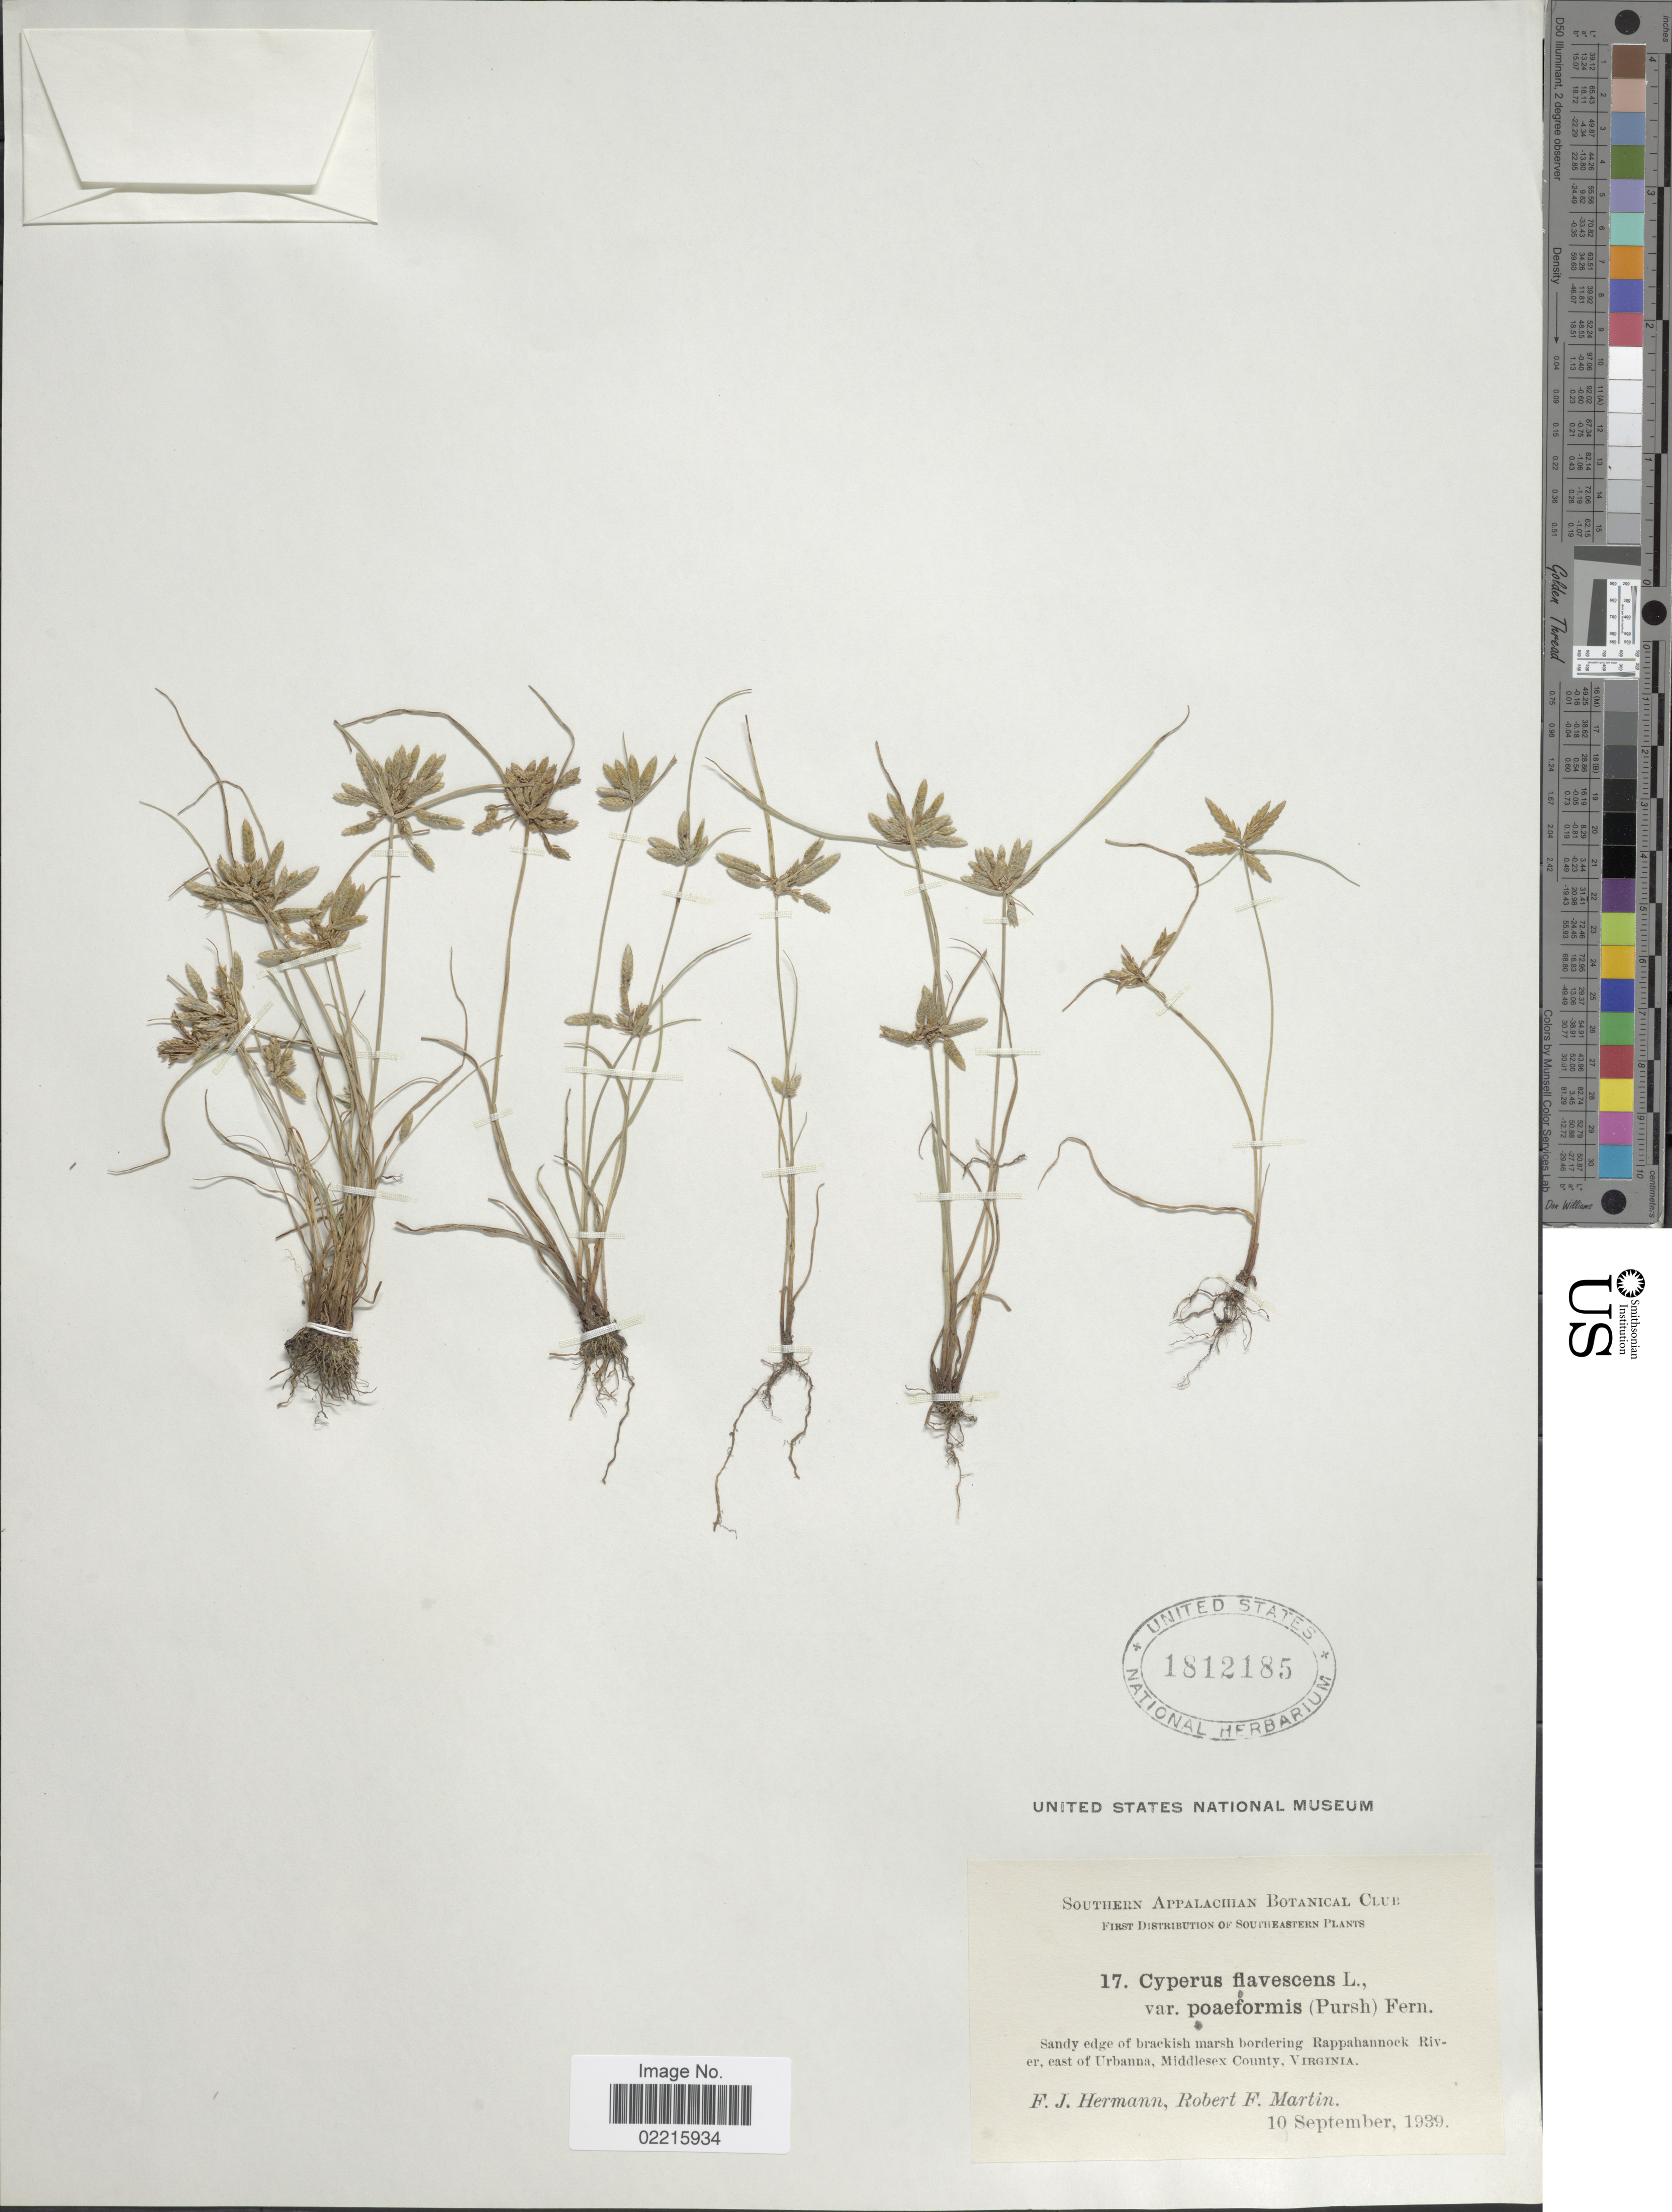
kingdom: Plantae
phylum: Tracheophyta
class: Liliopsida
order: Poales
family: Cyperaceae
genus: Cyperus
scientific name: Cyperus flavescens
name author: L.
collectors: F. J. Hermann & R. F. Martin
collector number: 17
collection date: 1939-09-10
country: United States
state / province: Virginia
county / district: Middlesex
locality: Sandy edge of brackish marsh bordering Rappahannock River, east of Urbama,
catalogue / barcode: US 1812185